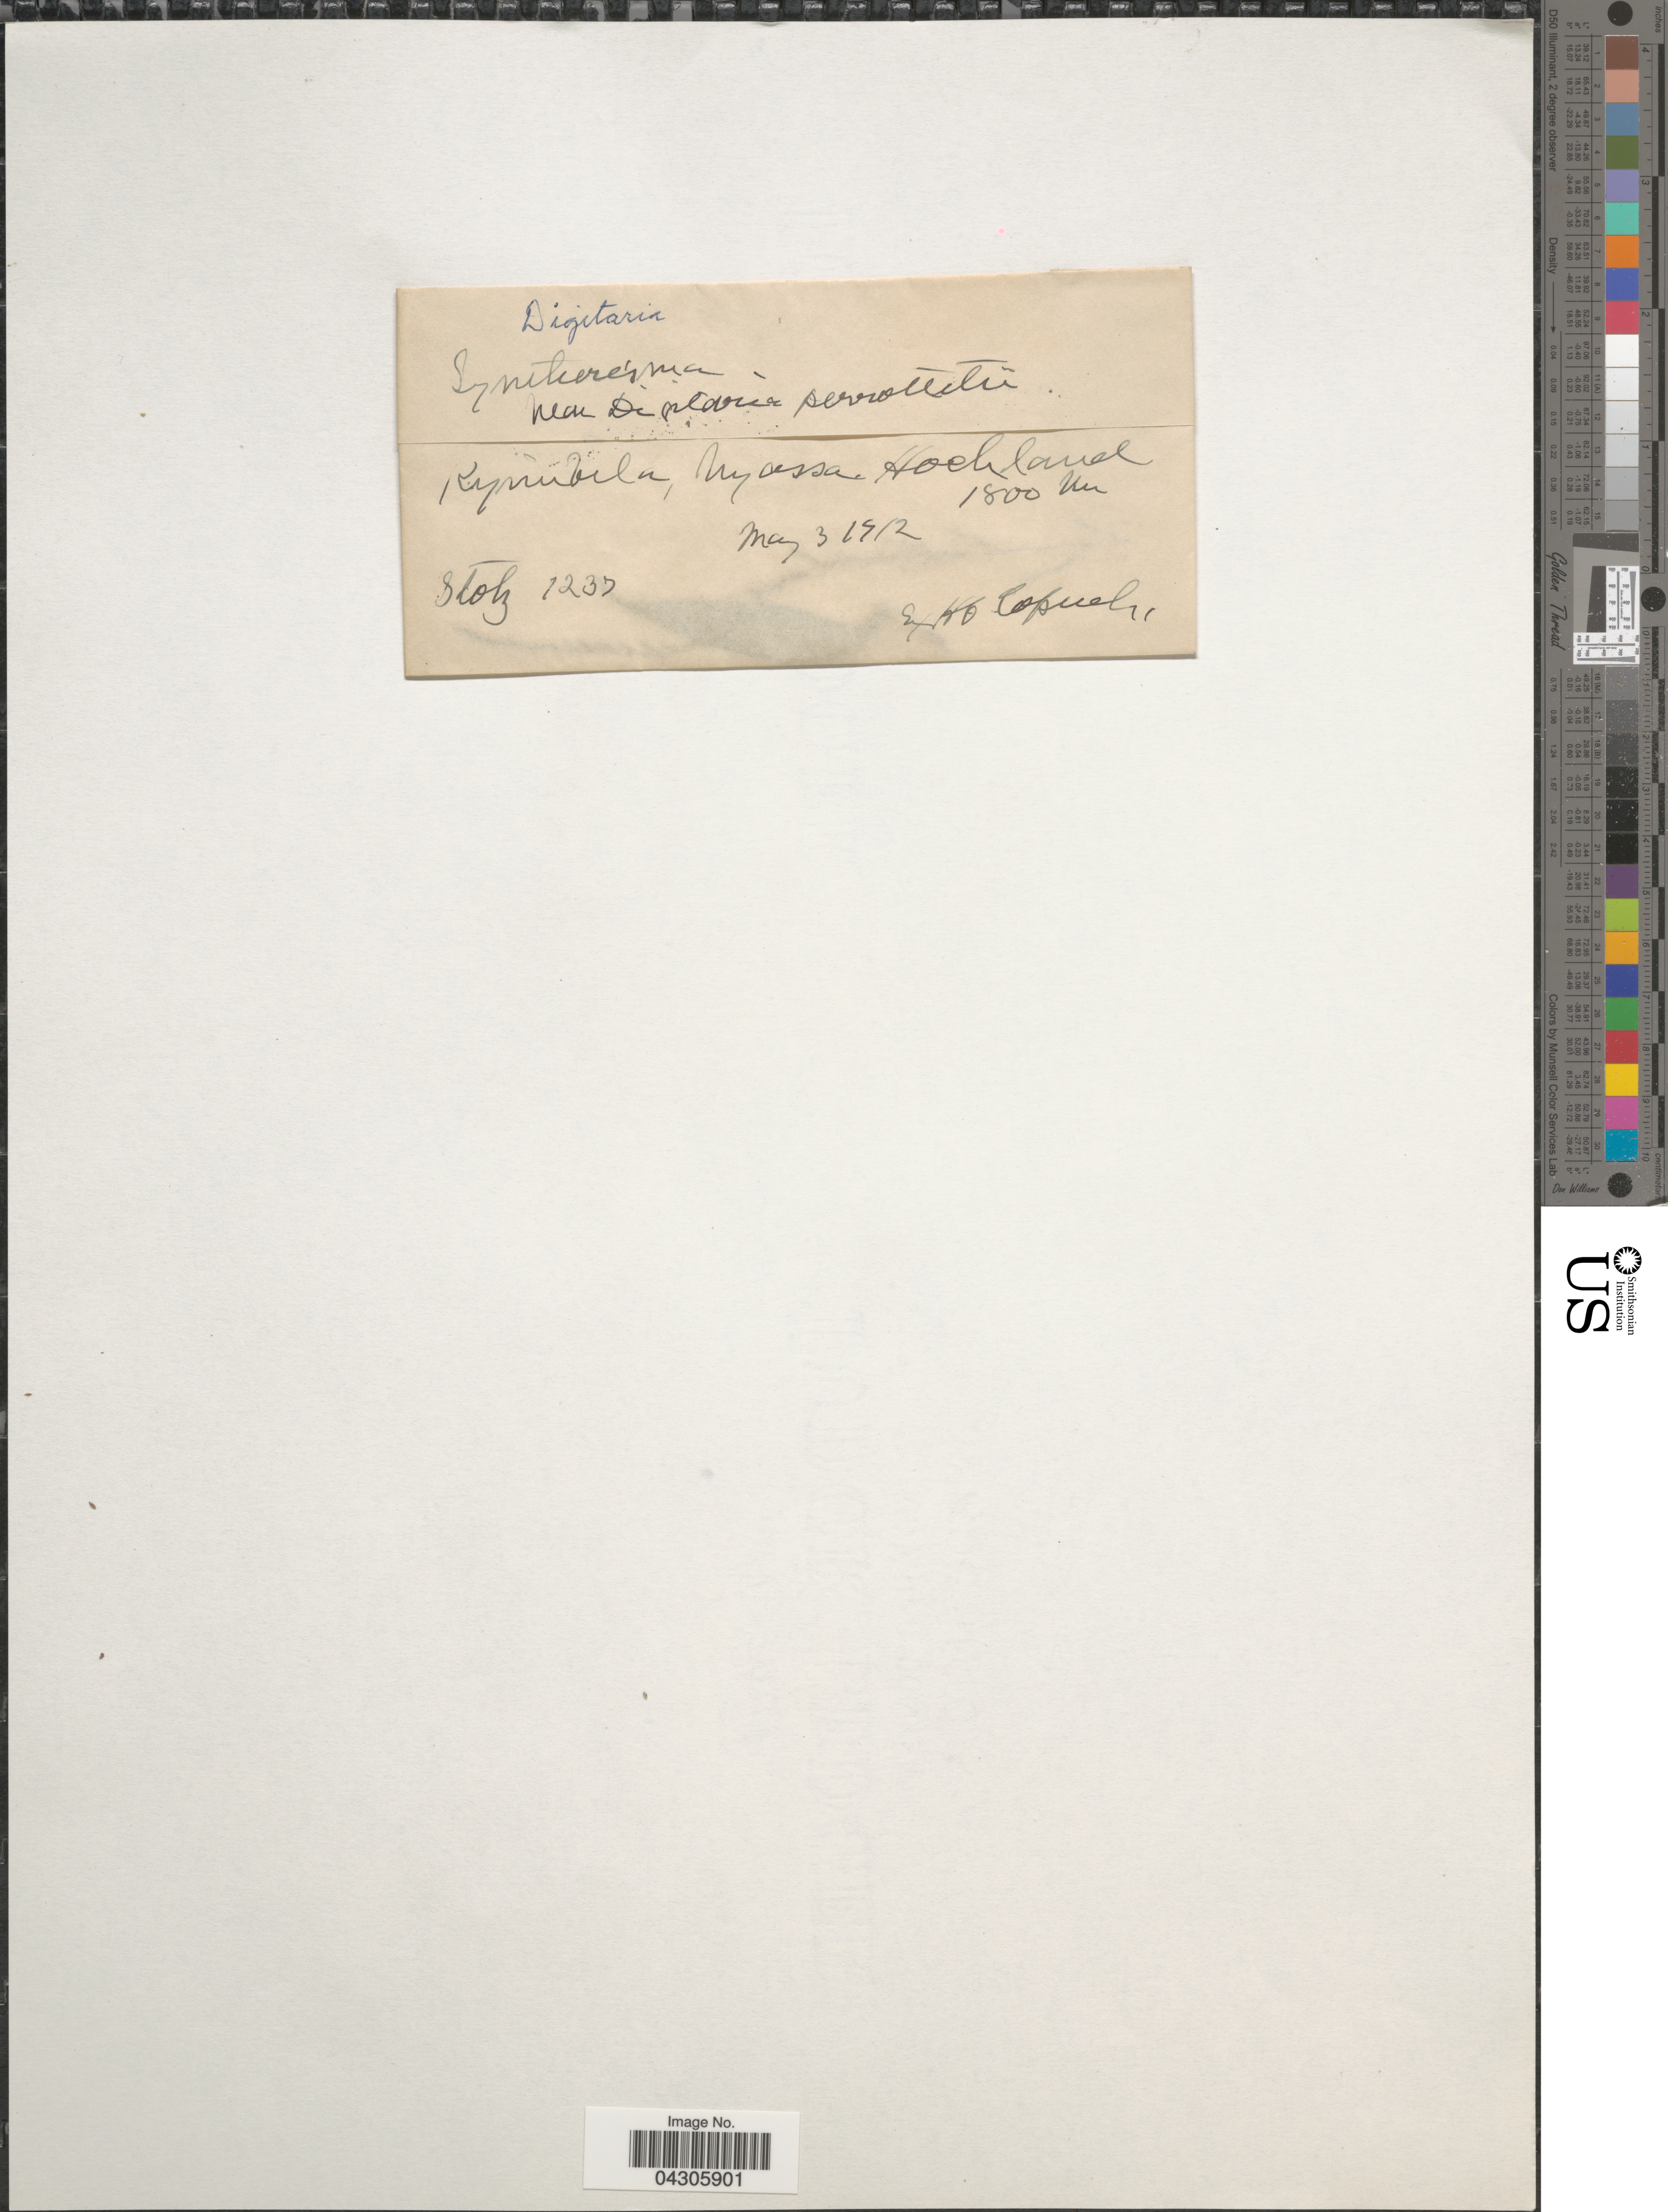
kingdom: Plantae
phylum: Tracheophyta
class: Liliopsida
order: Poales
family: Poaceae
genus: Digitaria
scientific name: Digitaria perrottetii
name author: (Kunth) Stapf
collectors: Stolz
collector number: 1237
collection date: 1912-05-03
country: Tanzania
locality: Kyimbila, Nyassa, Hochland.